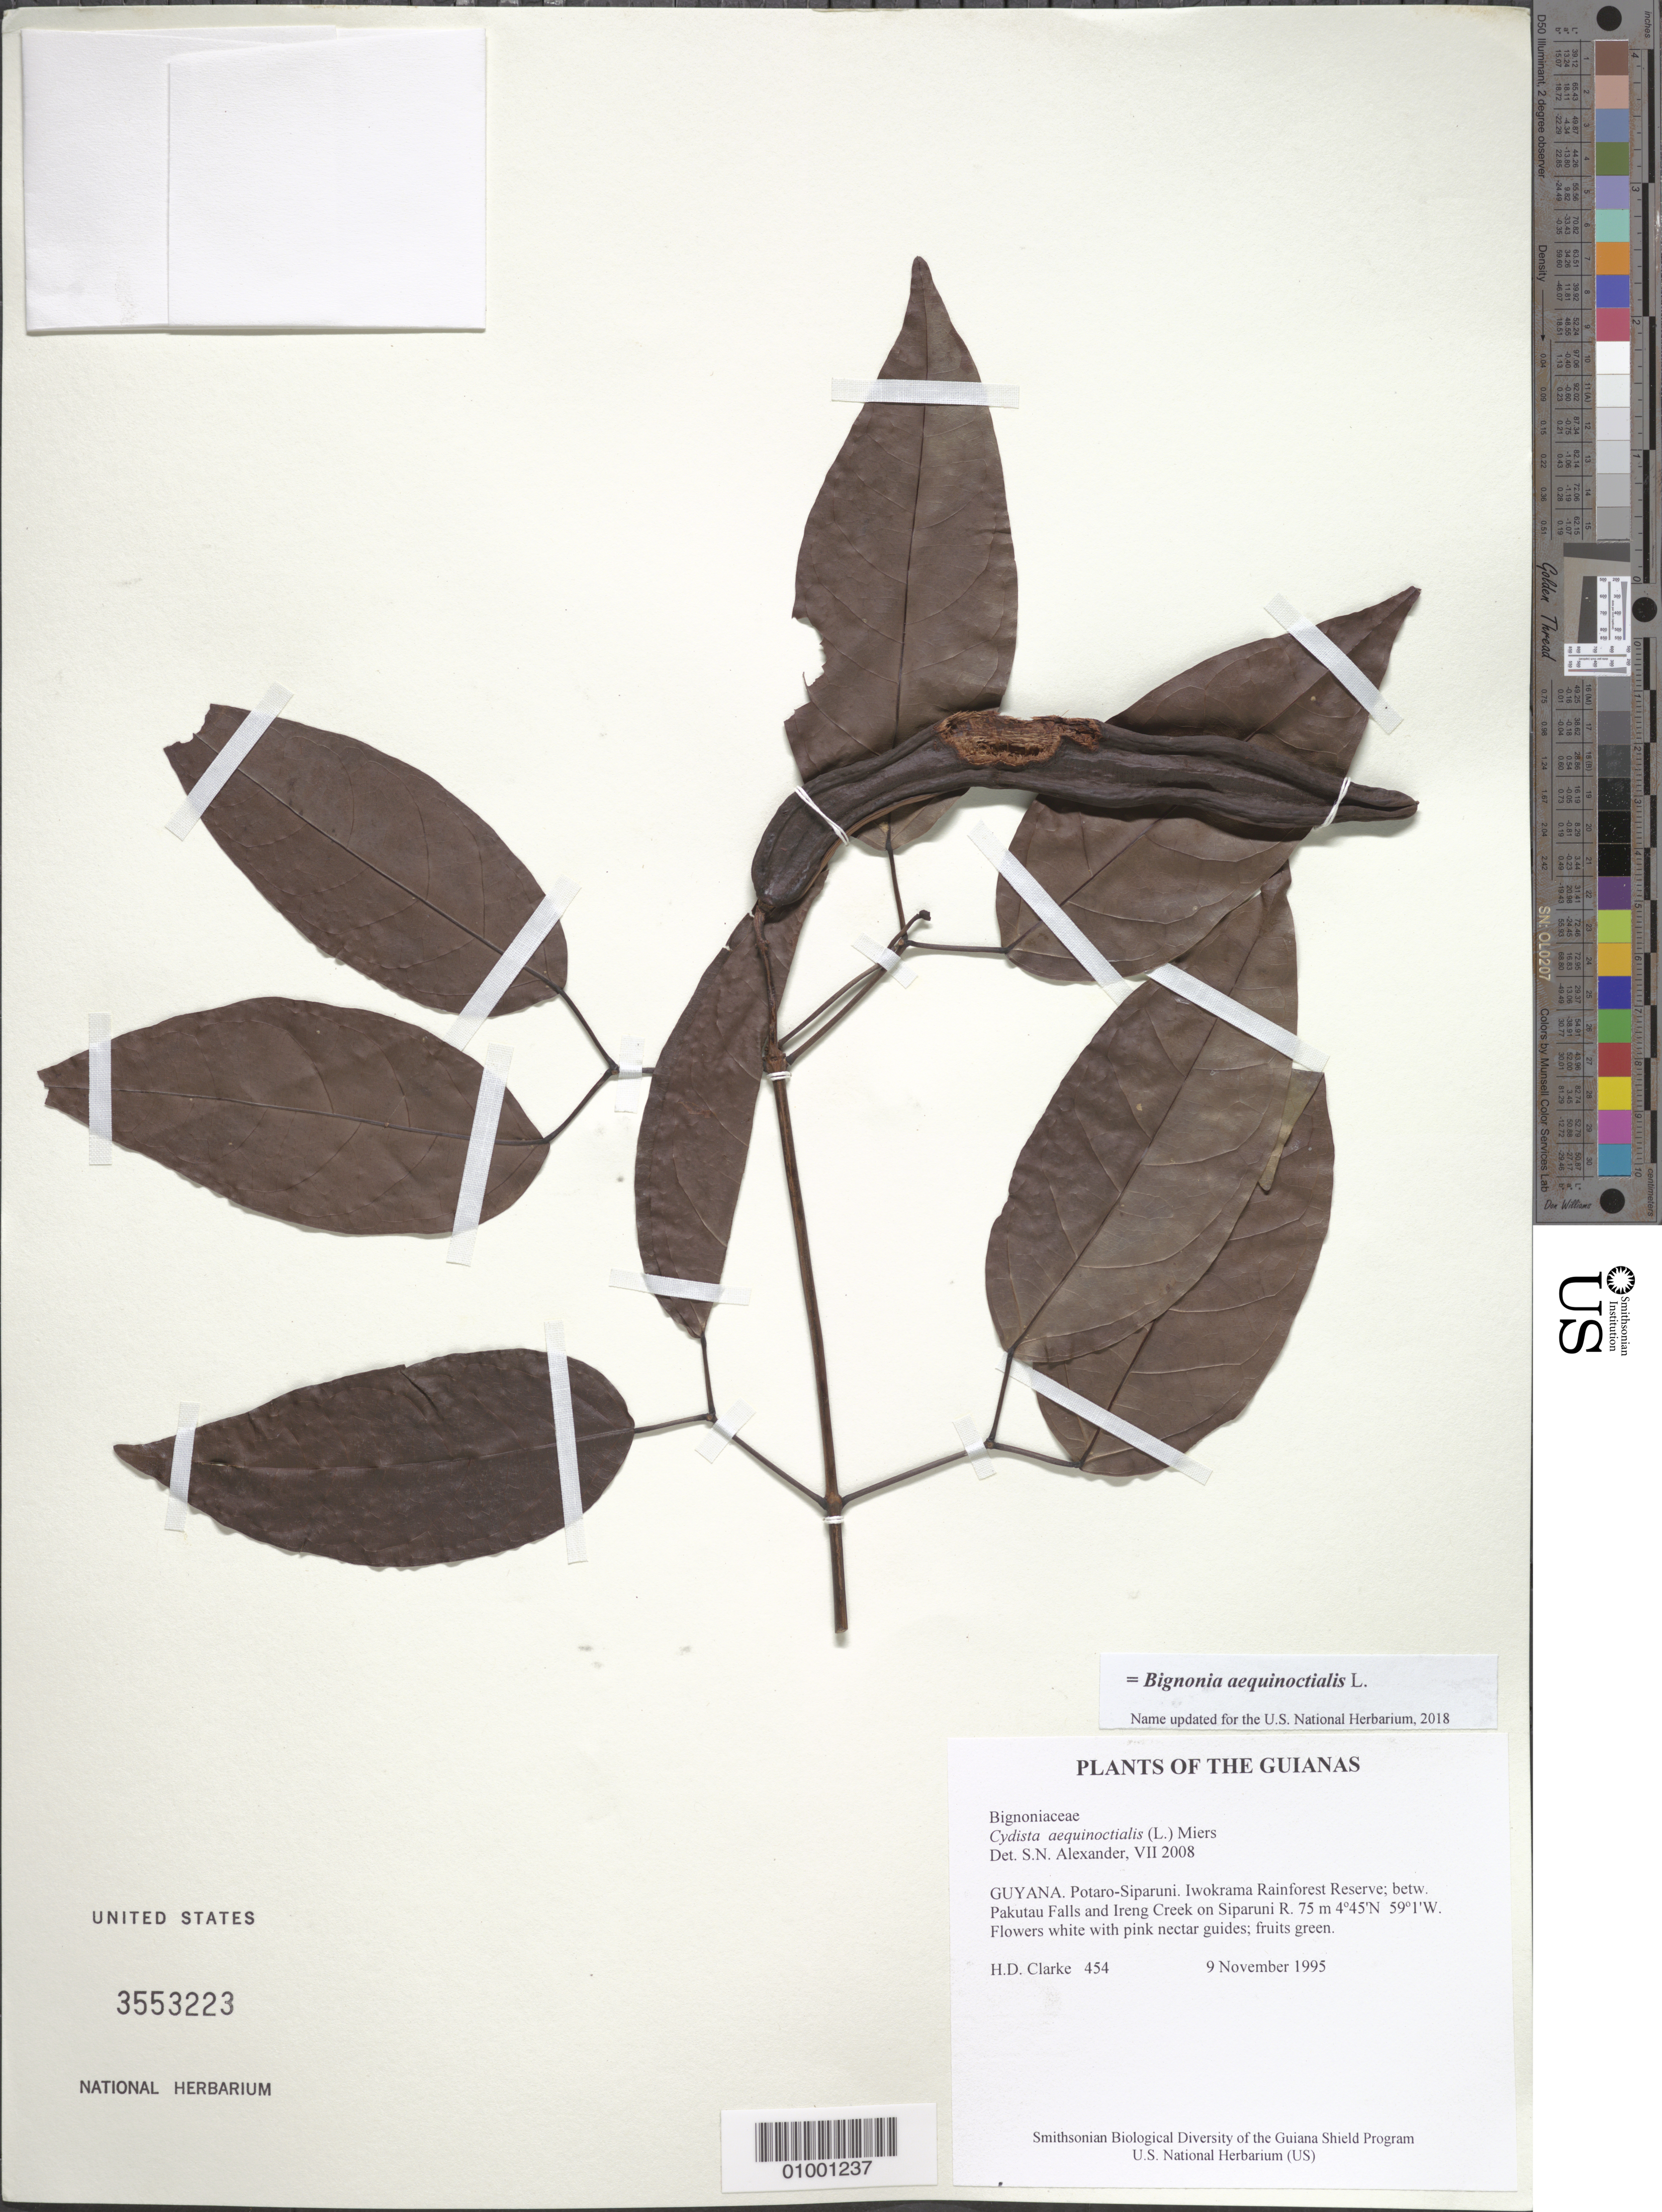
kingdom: Plantae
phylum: Tracheophyta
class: Magnoliopsida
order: Lamiales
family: Bignoniaceae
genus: Bignonia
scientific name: Bignonia aequinoctialis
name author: L.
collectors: H. D. Clarke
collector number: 454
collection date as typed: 9 November 1995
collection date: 1995-11-09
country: Guyana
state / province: Potaro-Siparuni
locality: Iwokrama Rainforest Reserve; betw. Pakutau Falls and Ireng Creek on Siparuni R.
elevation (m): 75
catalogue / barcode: US 3553223